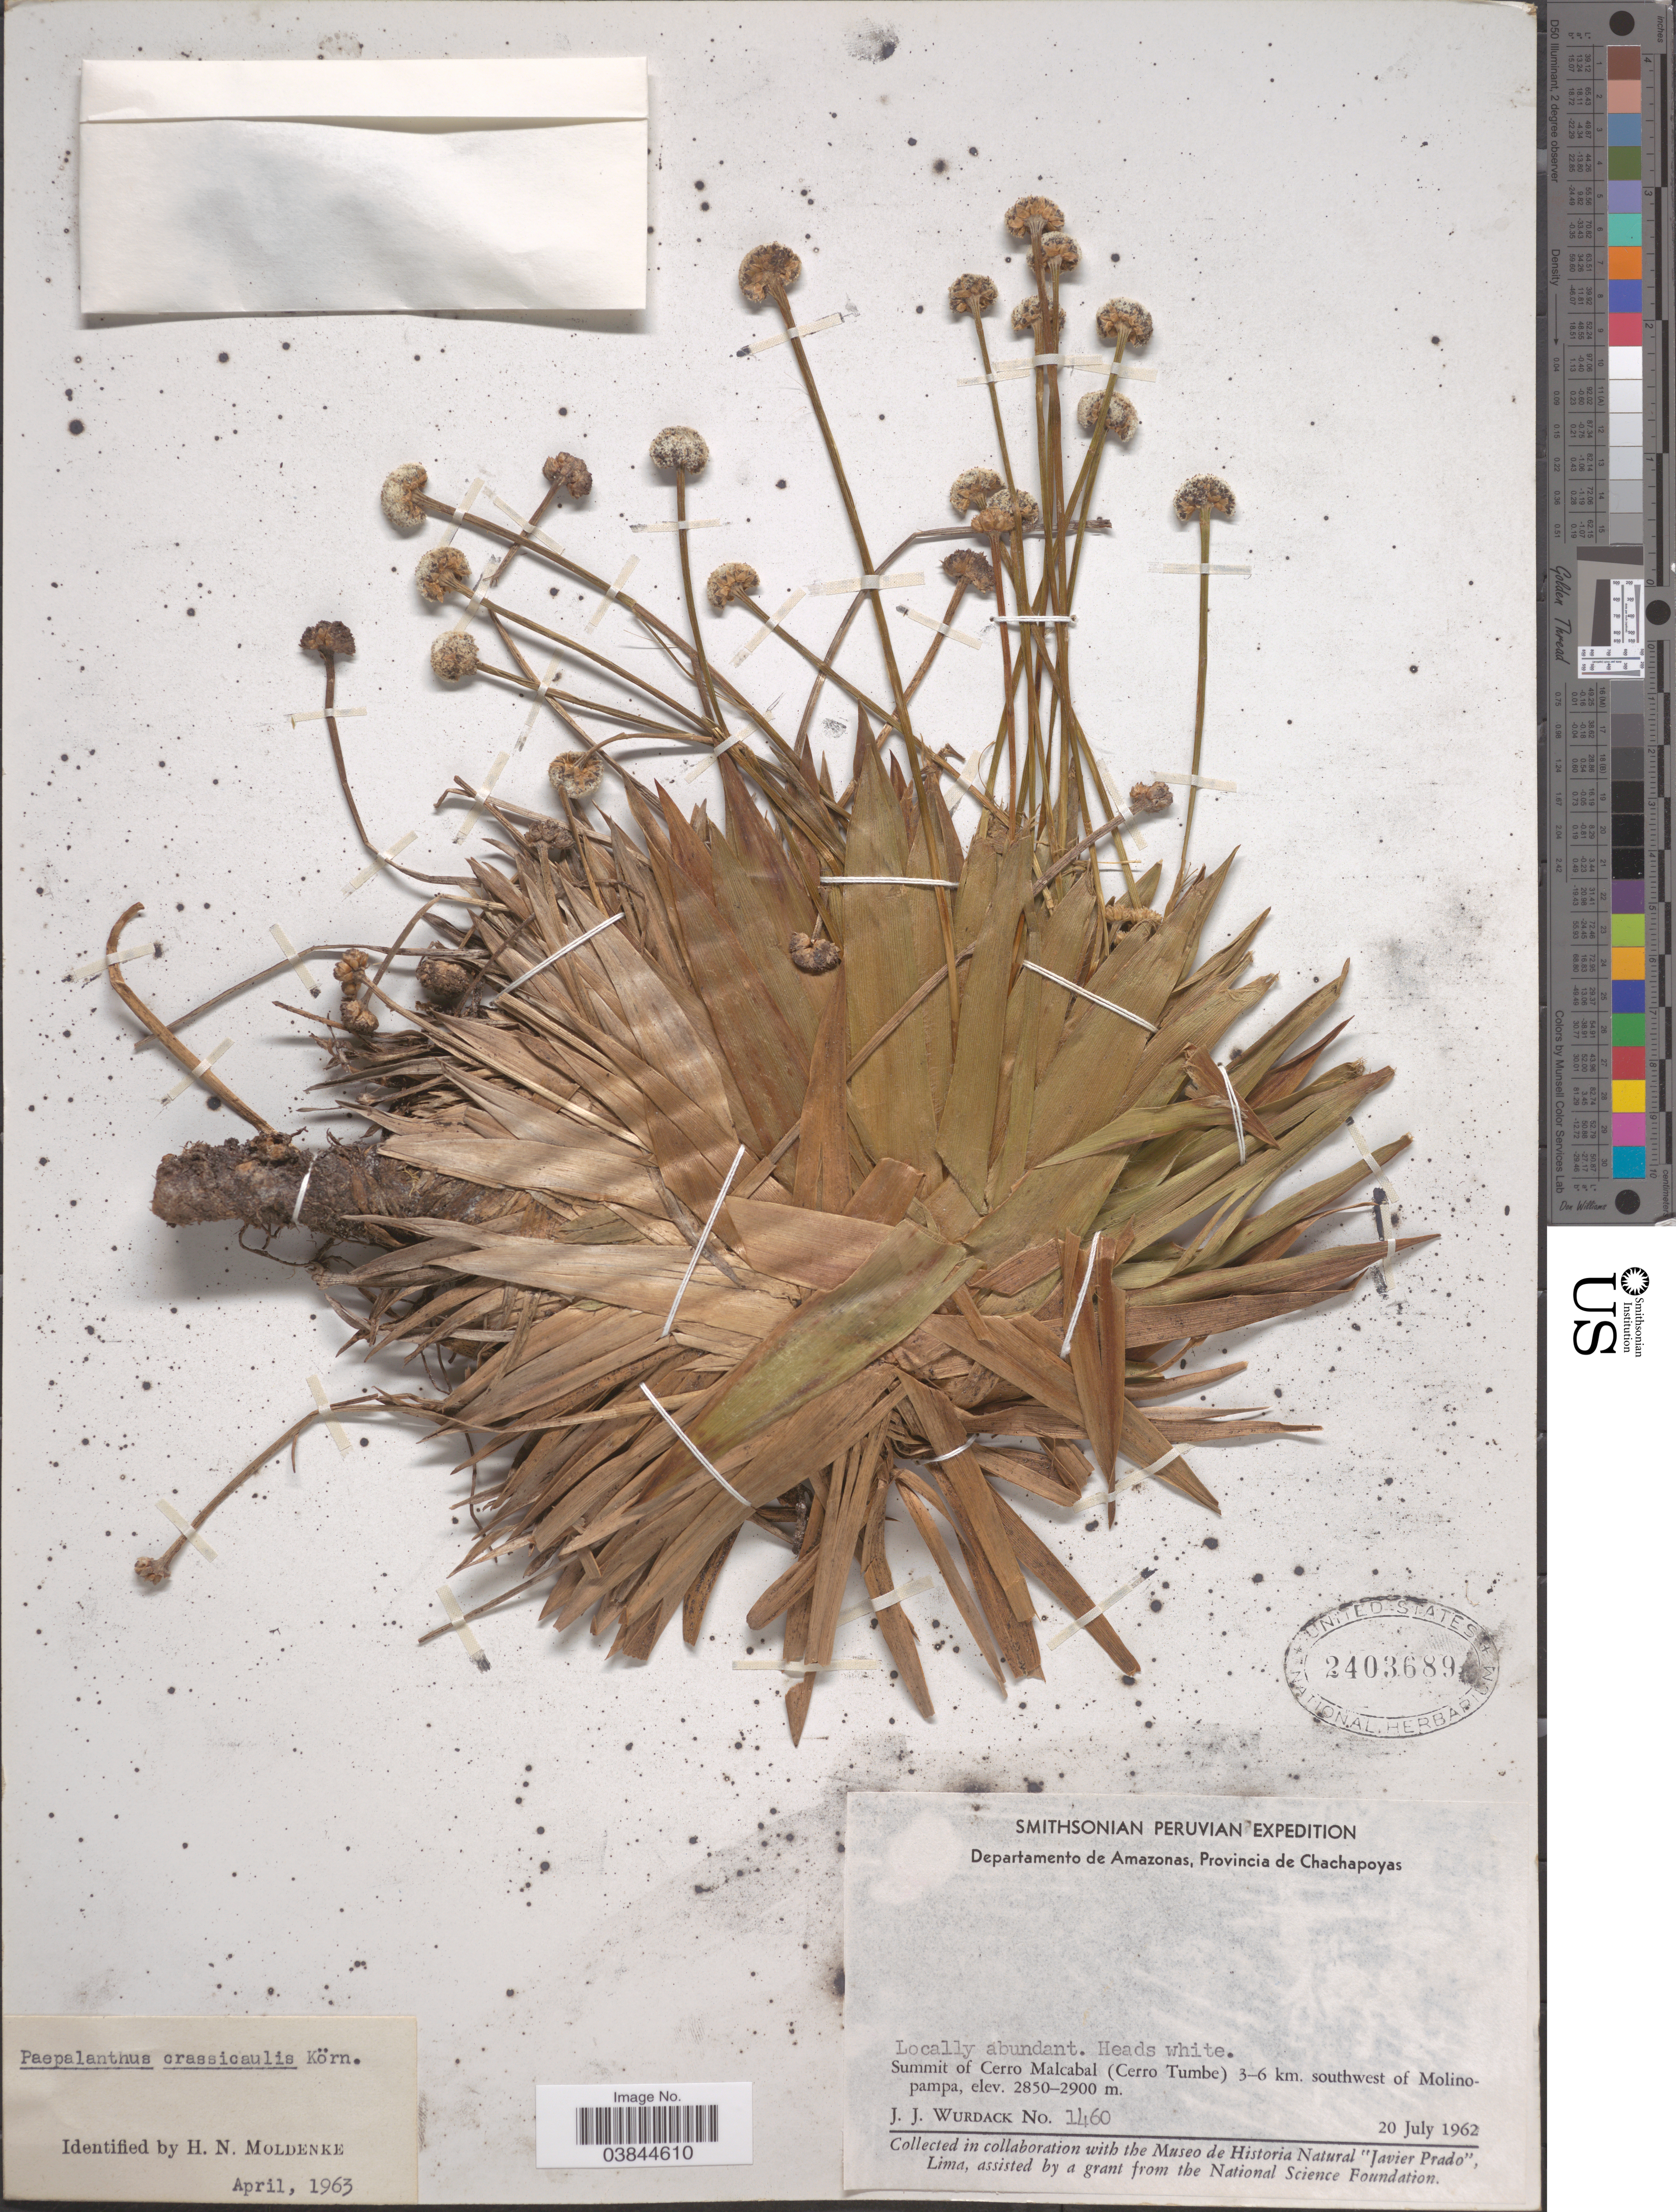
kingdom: Plantae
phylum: Tracheophyta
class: Liliopsida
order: Poales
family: Eriocaulaceae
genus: Paepalanthus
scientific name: Paepalanthus sp.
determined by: Sauthier, Laura Jeanne, (SPF), Universidade de Sao Paulo (BRAZIL)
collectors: J. J. Wurdack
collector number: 1460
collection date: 1962-07-20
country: Peru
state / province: Amazonas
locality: Departamento de Amazonas, Provincia de Chachapoyas. Summit of Cerro Malcabal (Cerro Tumbe) 3-6 km. southwest of Molinopampa.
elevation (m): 2850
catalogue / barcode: US 2403689